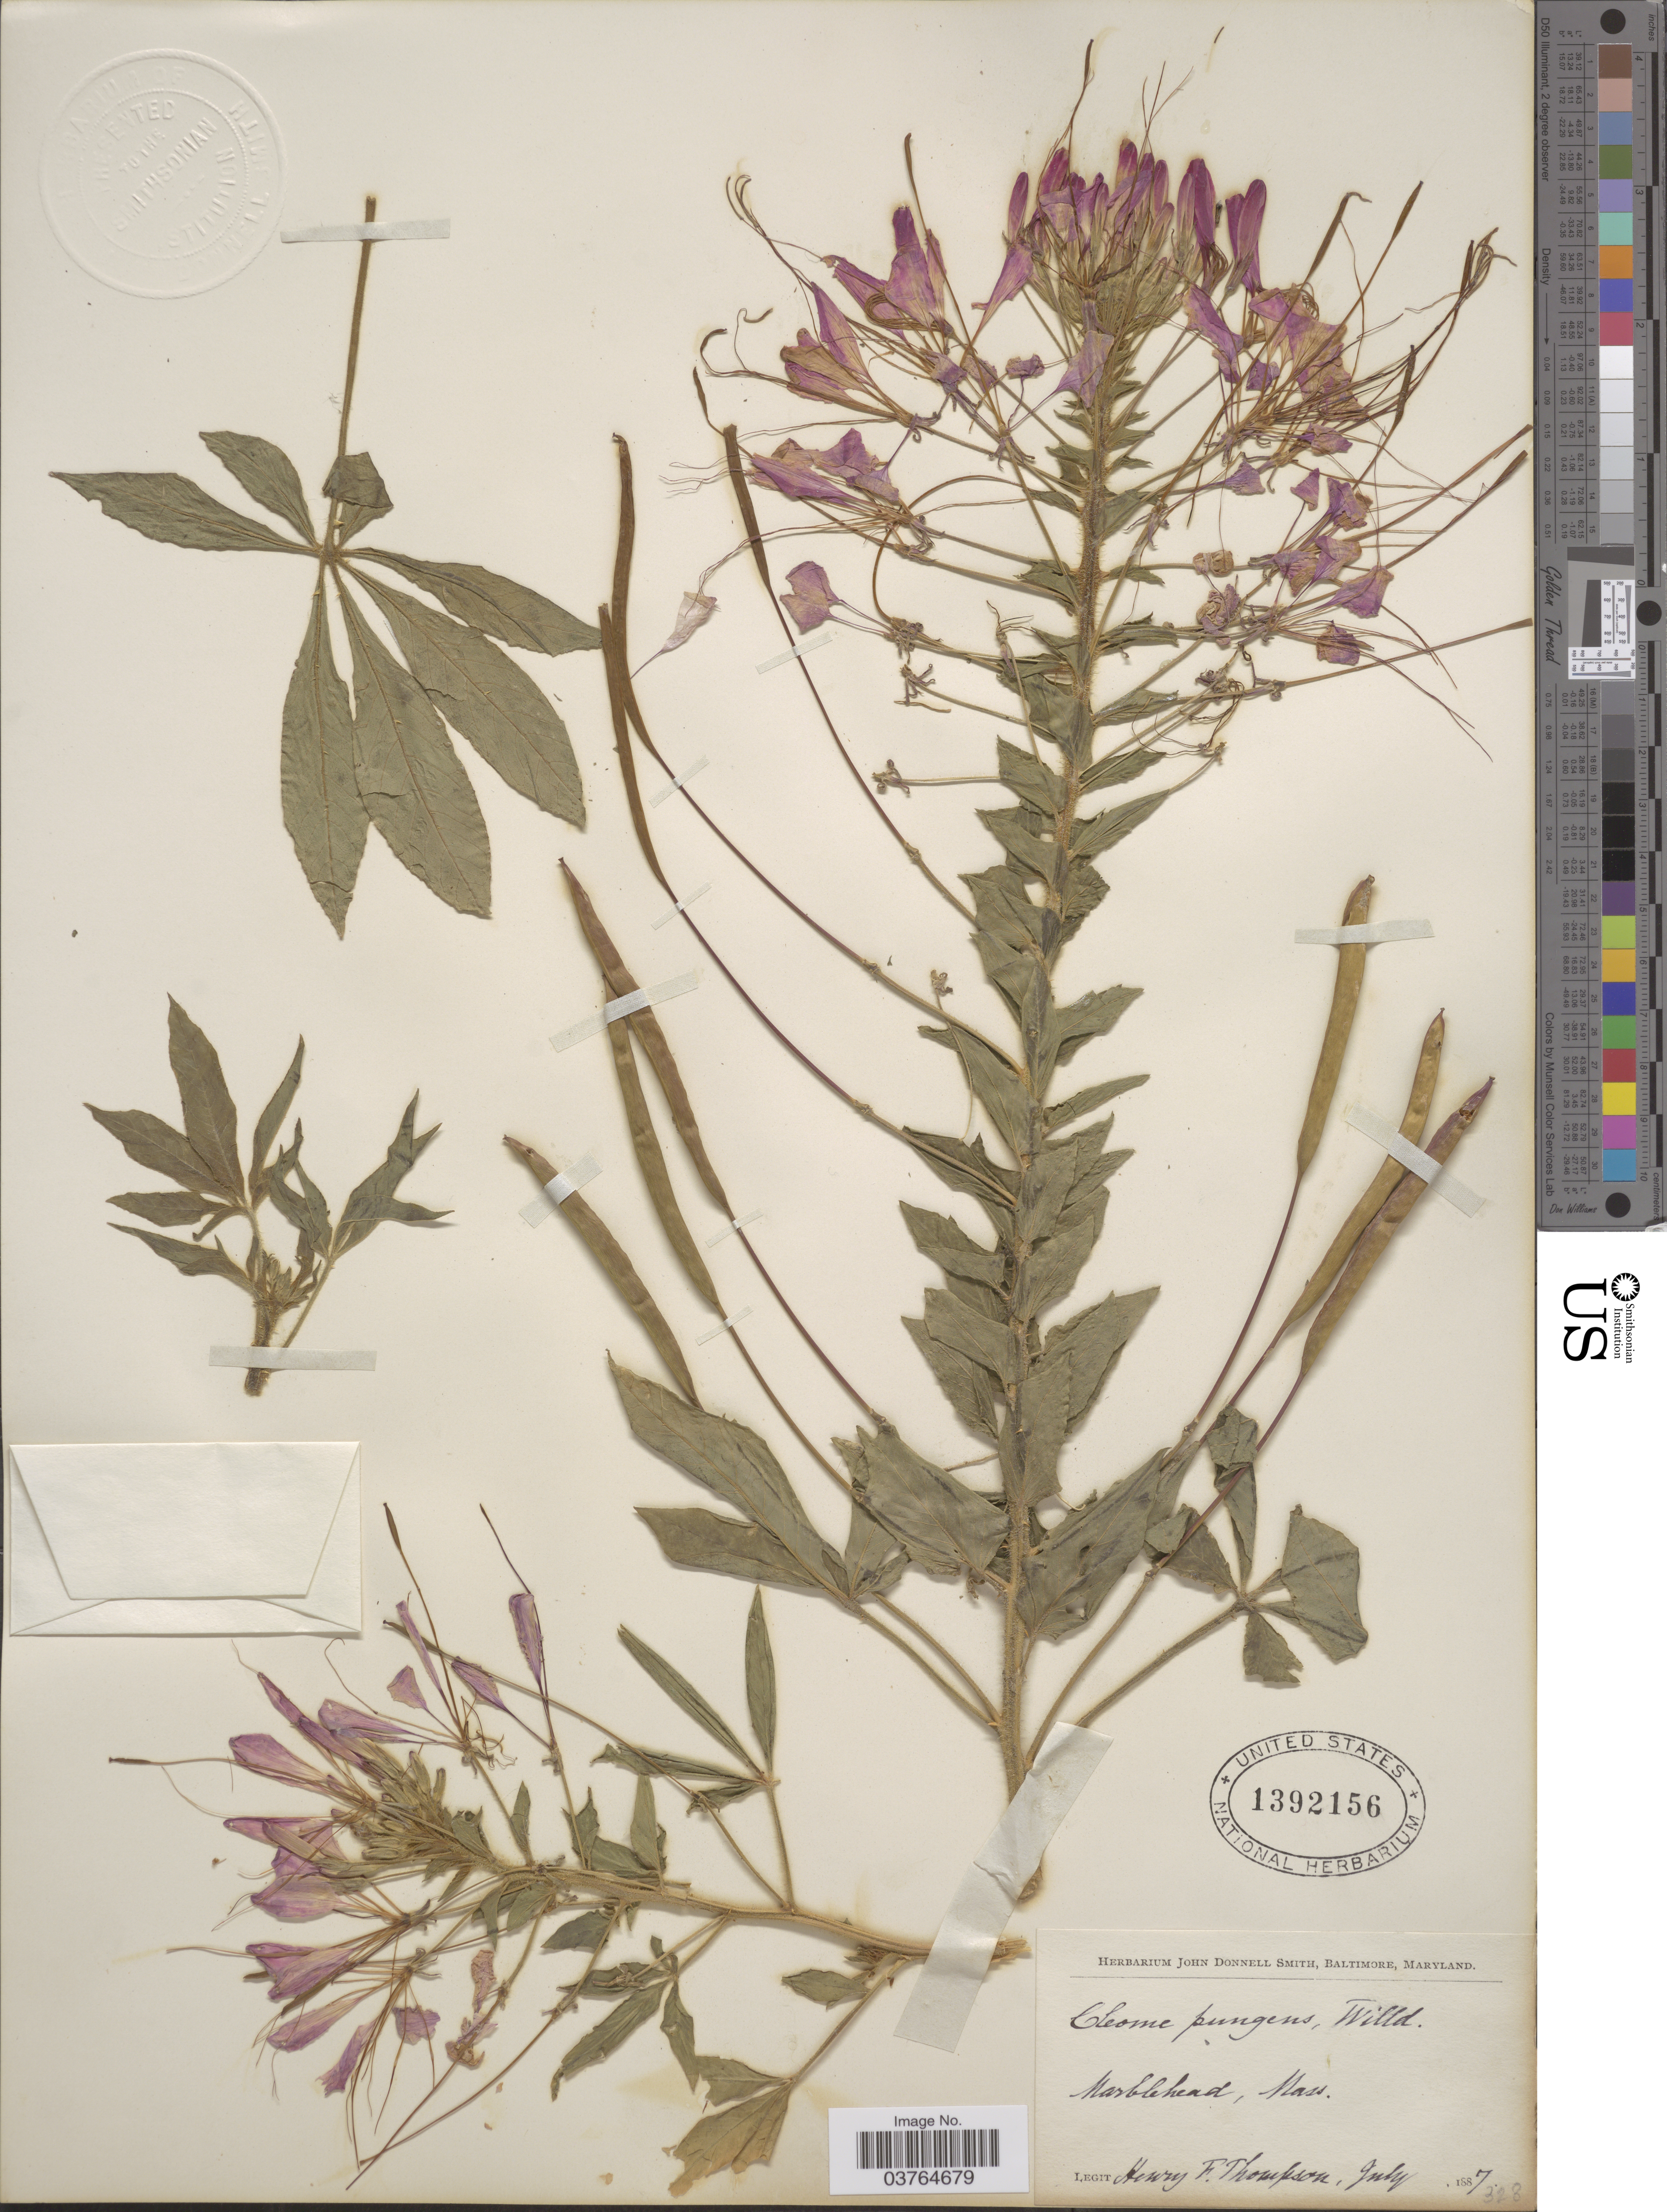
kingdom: Plantae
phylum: Tracheophyta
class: Magnoliopsida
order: Brassicales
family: Cleomaceae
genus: Tarenaya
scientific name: Tarenaya houtteana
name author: (Schltdl.) Soares Neto & Roalson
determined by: Strong, Mark T., (BOT), Smithsonian Institution - National Museum of Natural History (UNITED STATES)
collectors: H. Thompson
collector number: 323?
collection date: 1887-07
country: United States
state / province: Massachusetts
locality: Marblehead.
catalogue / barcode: US 1392156